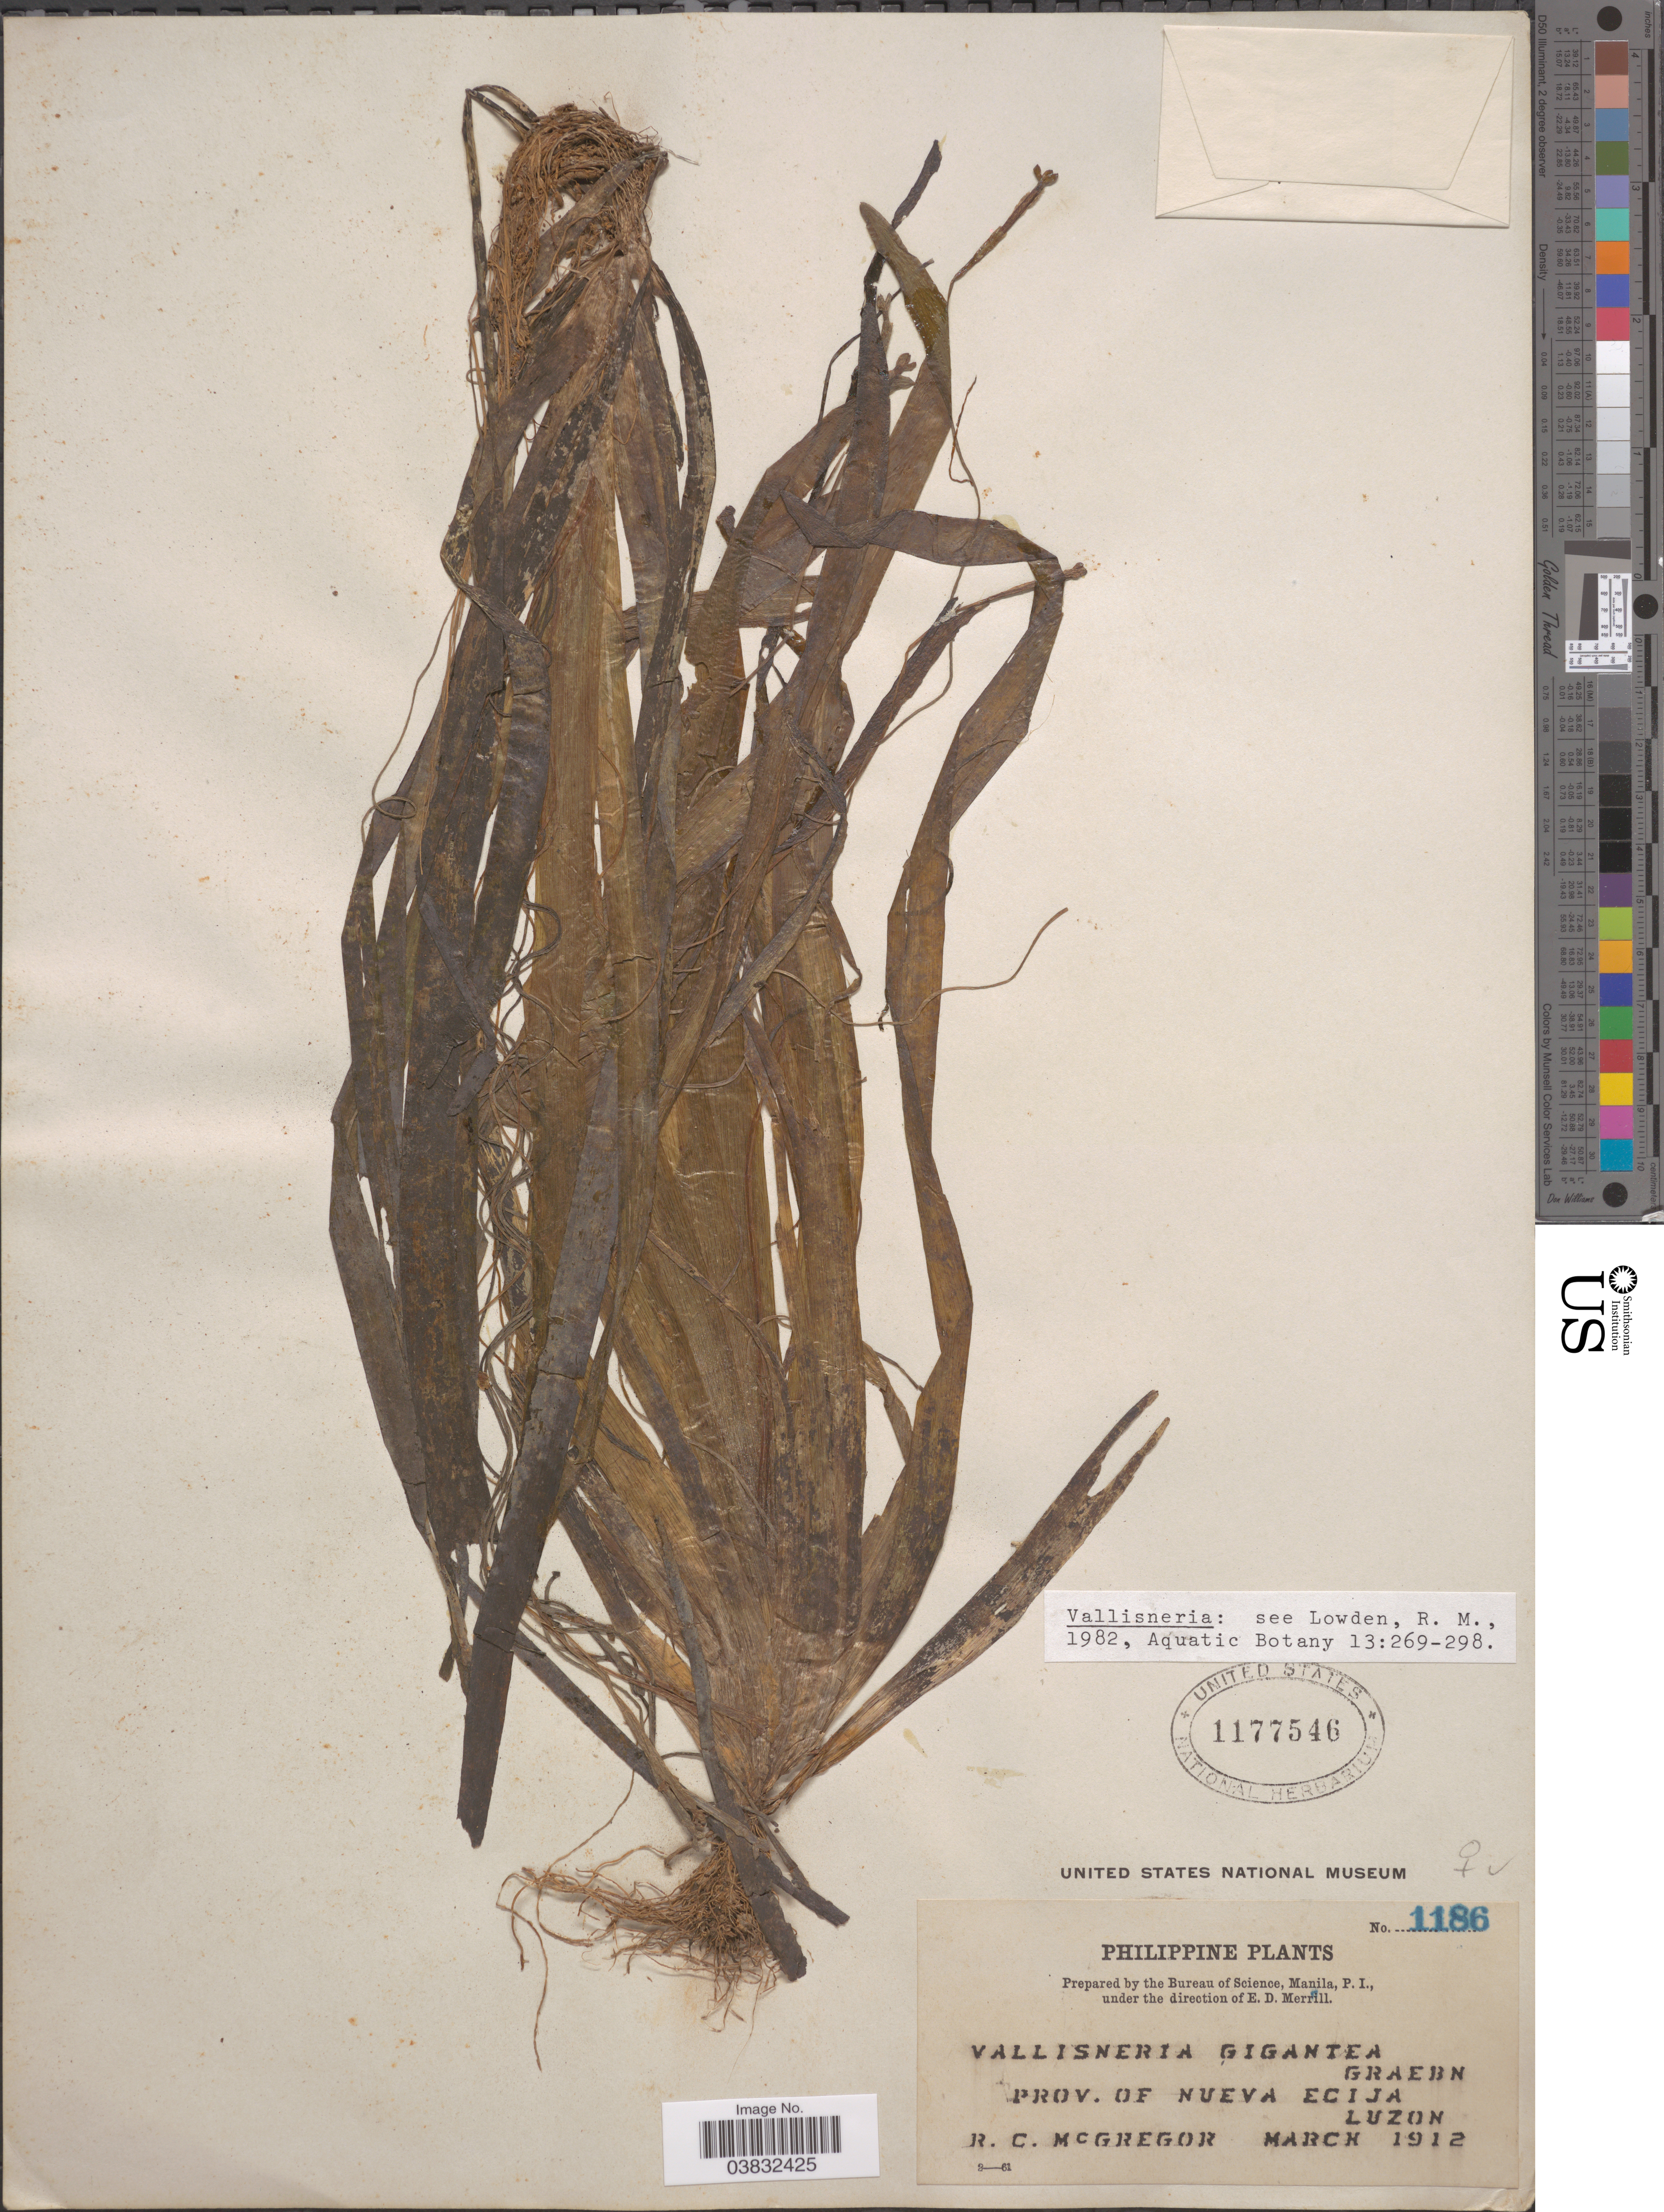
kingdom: Plantae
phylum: Tracheophyta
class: Liliopsida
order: Alismatales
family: Hydrocharitaceae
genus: Vallisneria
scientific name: Vallisneria sp.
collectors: R. C. McGregor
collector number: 1186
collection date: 1912-03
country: Philippines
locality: Prov. of Nueva Ecija, Luzon.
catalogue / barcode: US 1177546